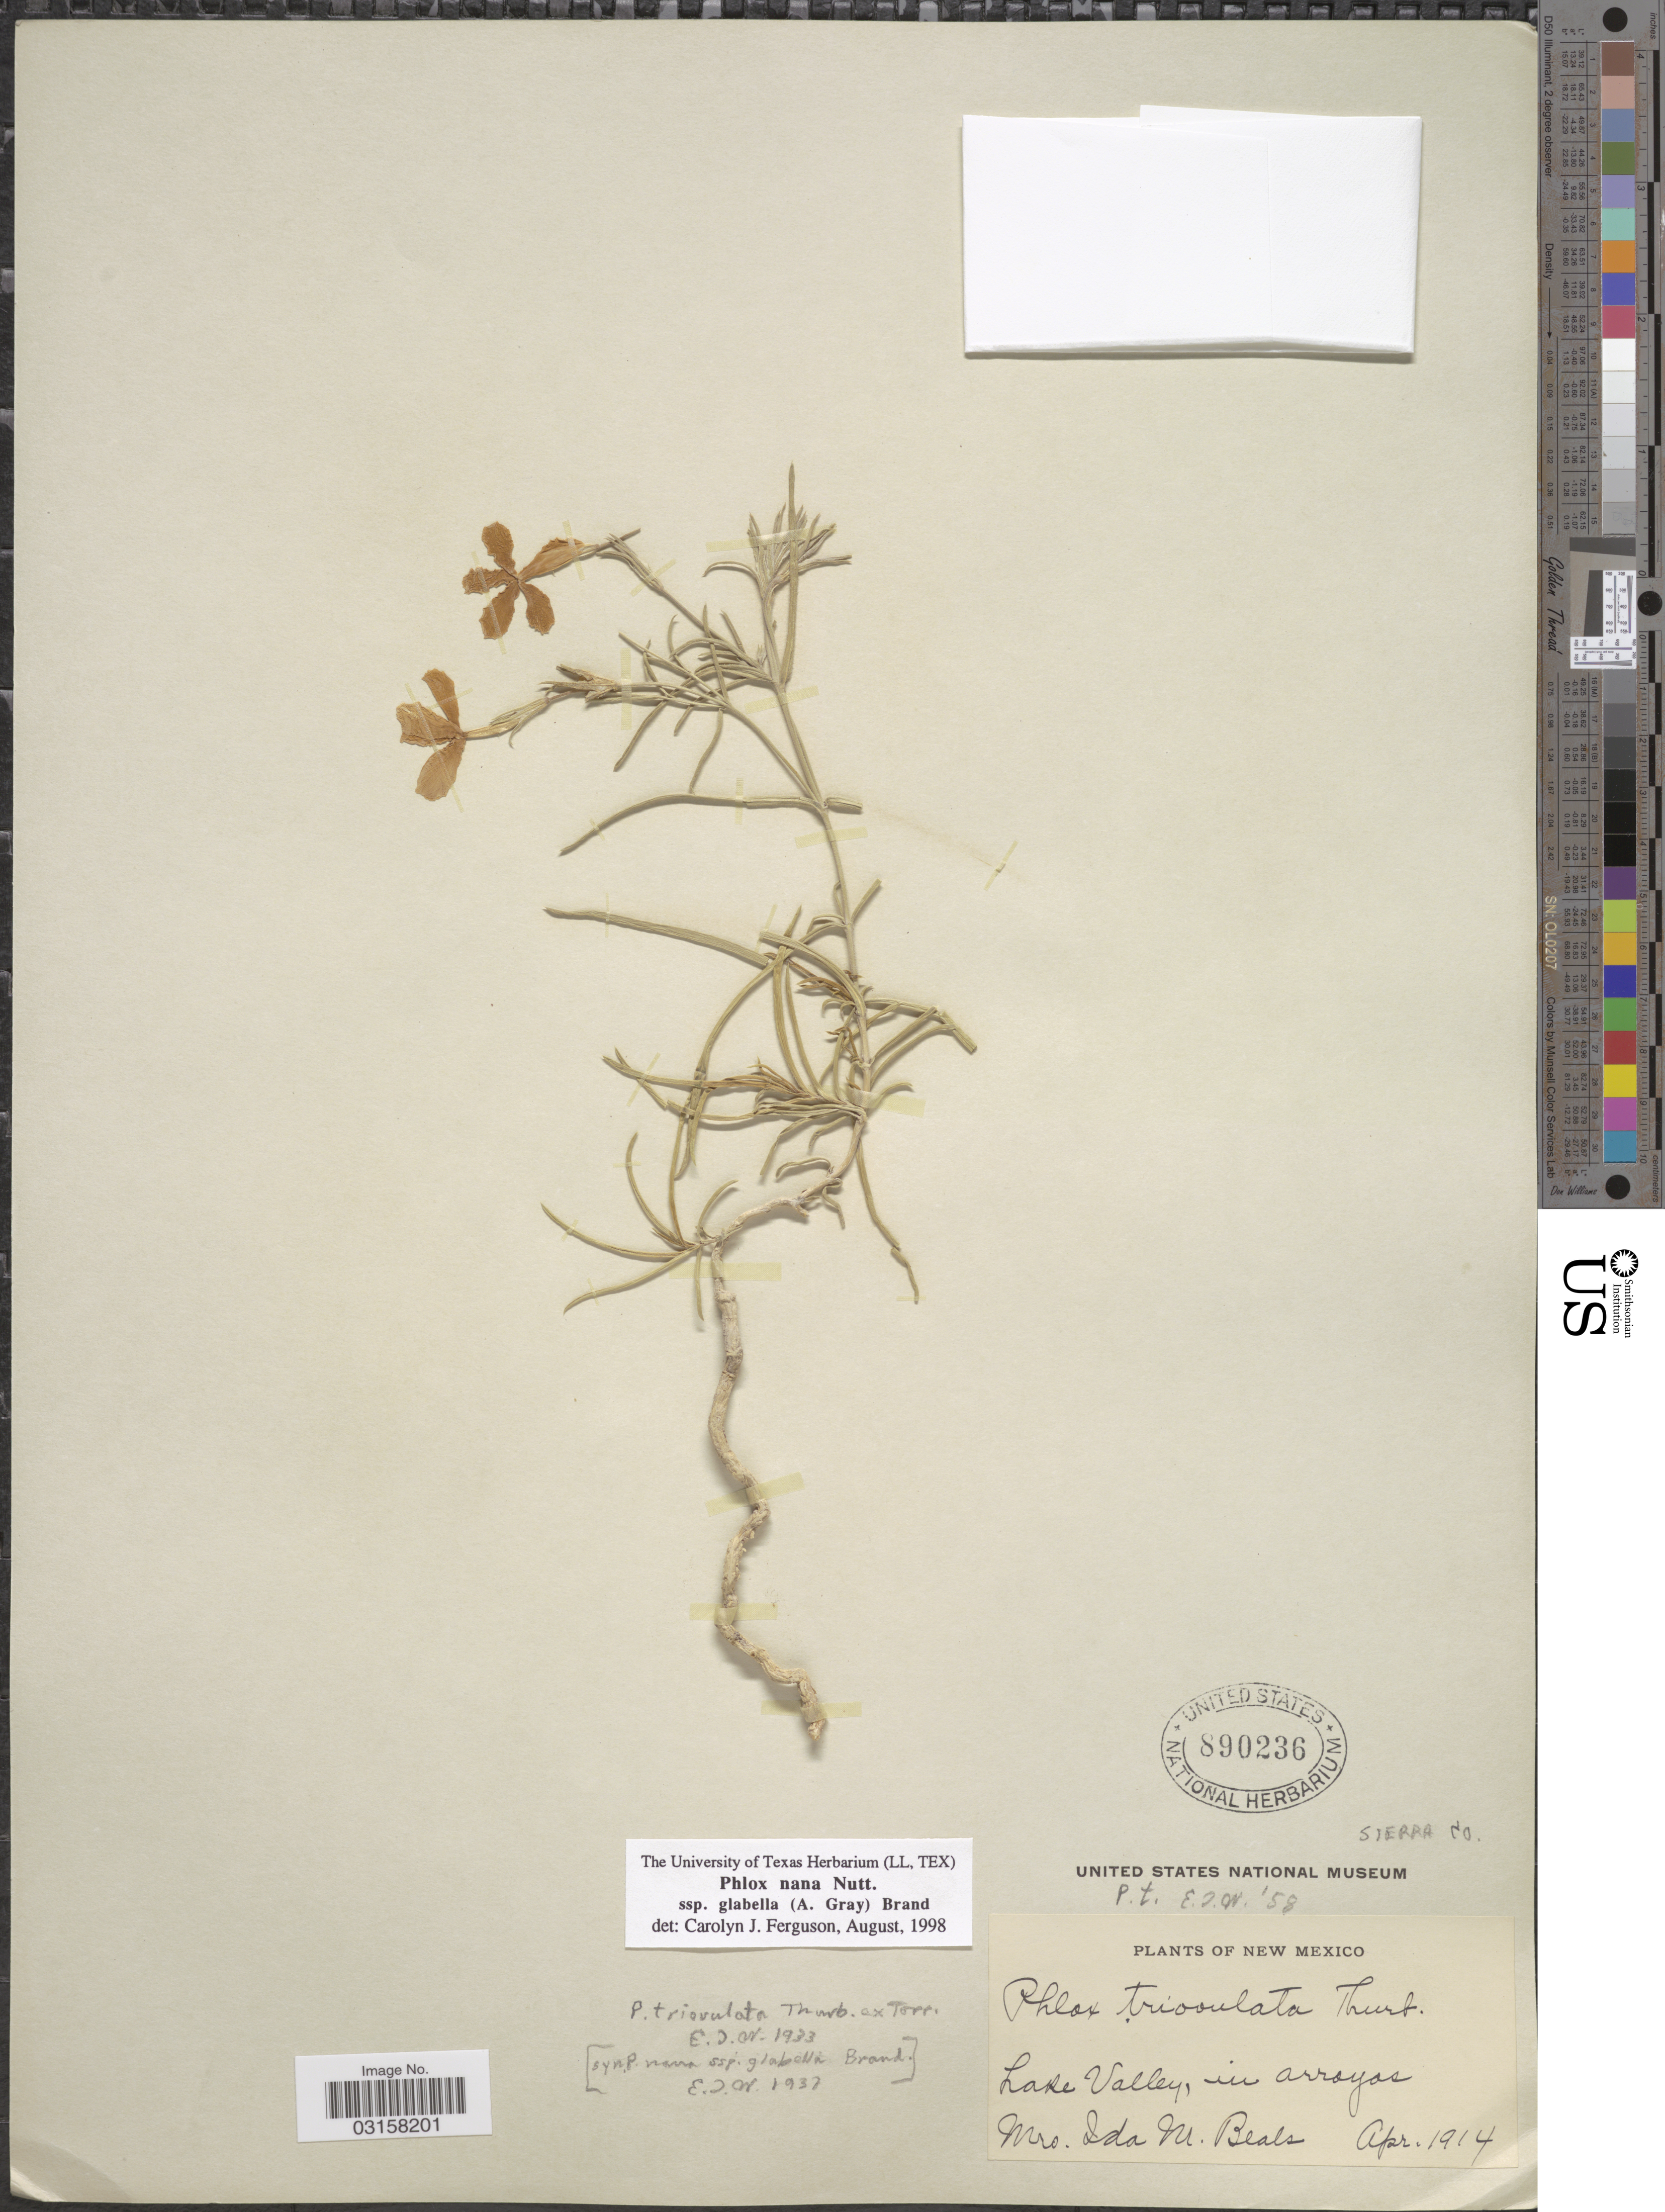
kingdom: Plantae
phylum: Tracheophyta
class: Magnoliopsida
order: Ericales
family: Polemoniaceae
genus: Phlox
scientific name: Phlox triovulata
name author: Thurb. ex Torr.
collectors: I. M. Beals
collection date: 1914-04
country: United States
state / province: New Mexico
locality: Lake Valley, in arroyos. Sierra Co.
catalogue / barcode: US 890236